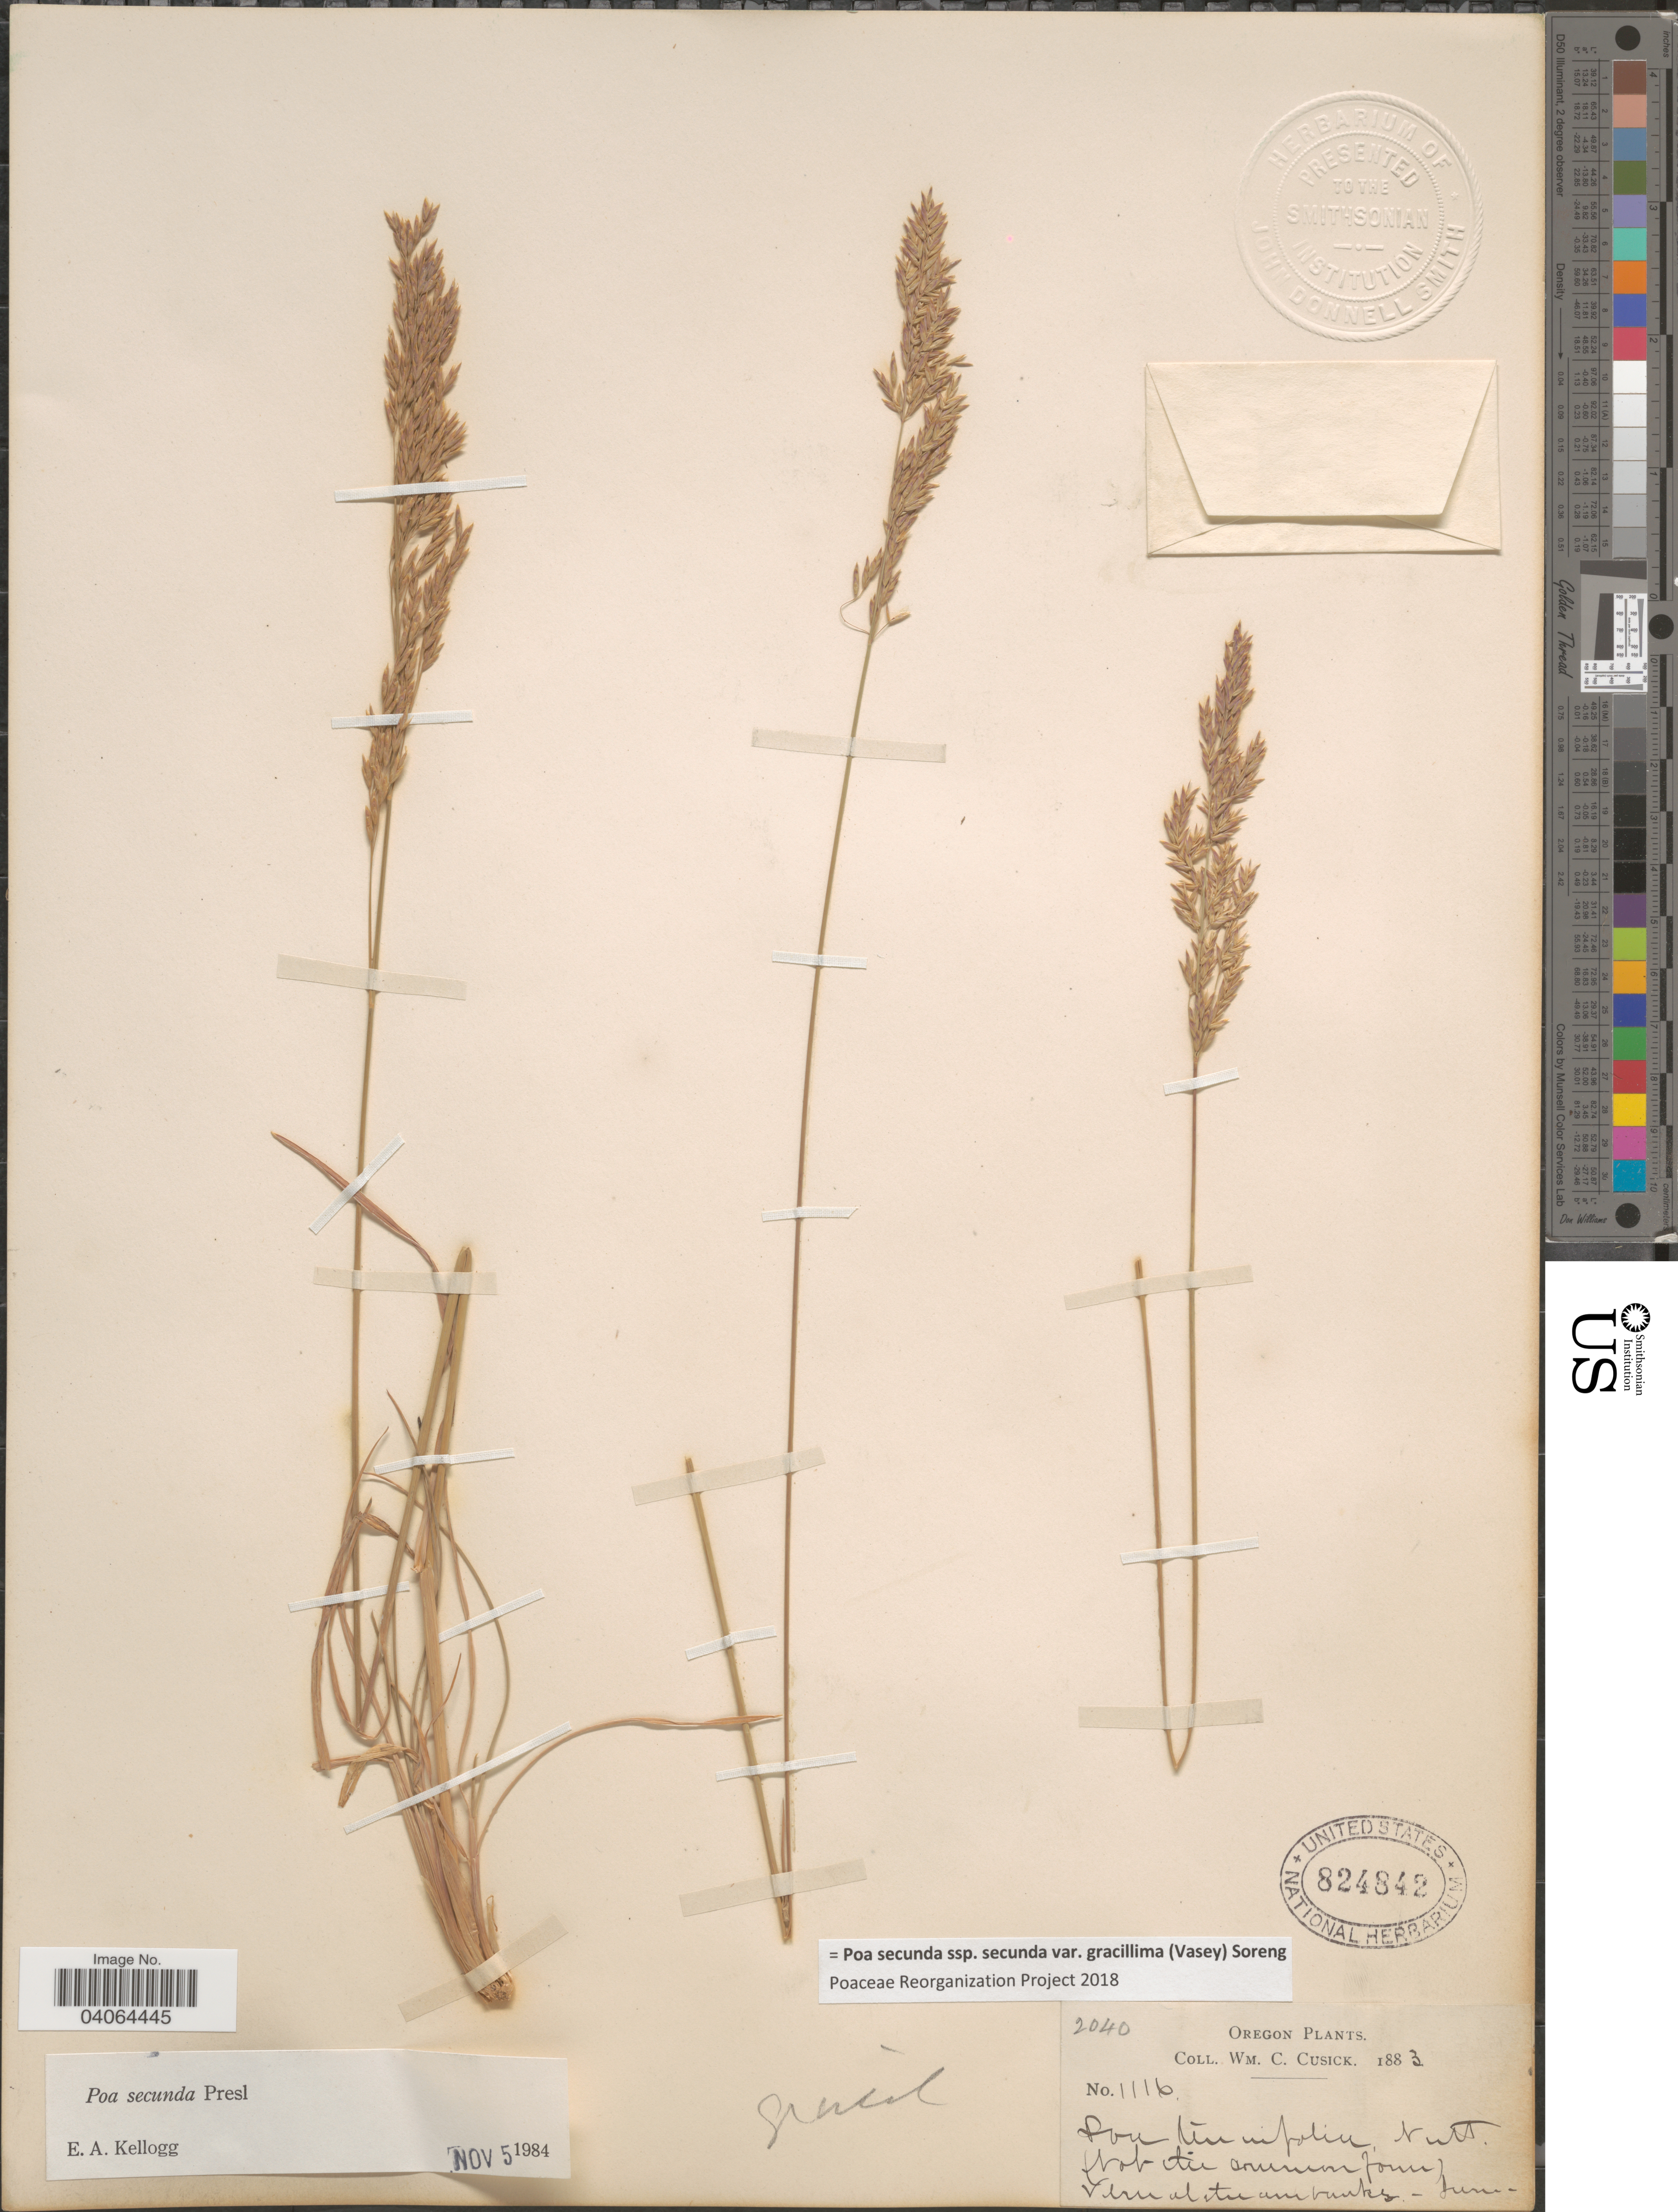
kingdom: Plantae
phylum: Tracheophyta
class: Liliopsida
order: Poales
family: Poaceae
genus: Poa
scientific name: Poa secunda subsp. secunda var. gracillima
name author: (Vasey) Soreng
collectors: W. C. Cusick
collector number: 1116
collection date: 1883-06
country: United States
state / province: Oregon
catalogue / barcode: US 824842